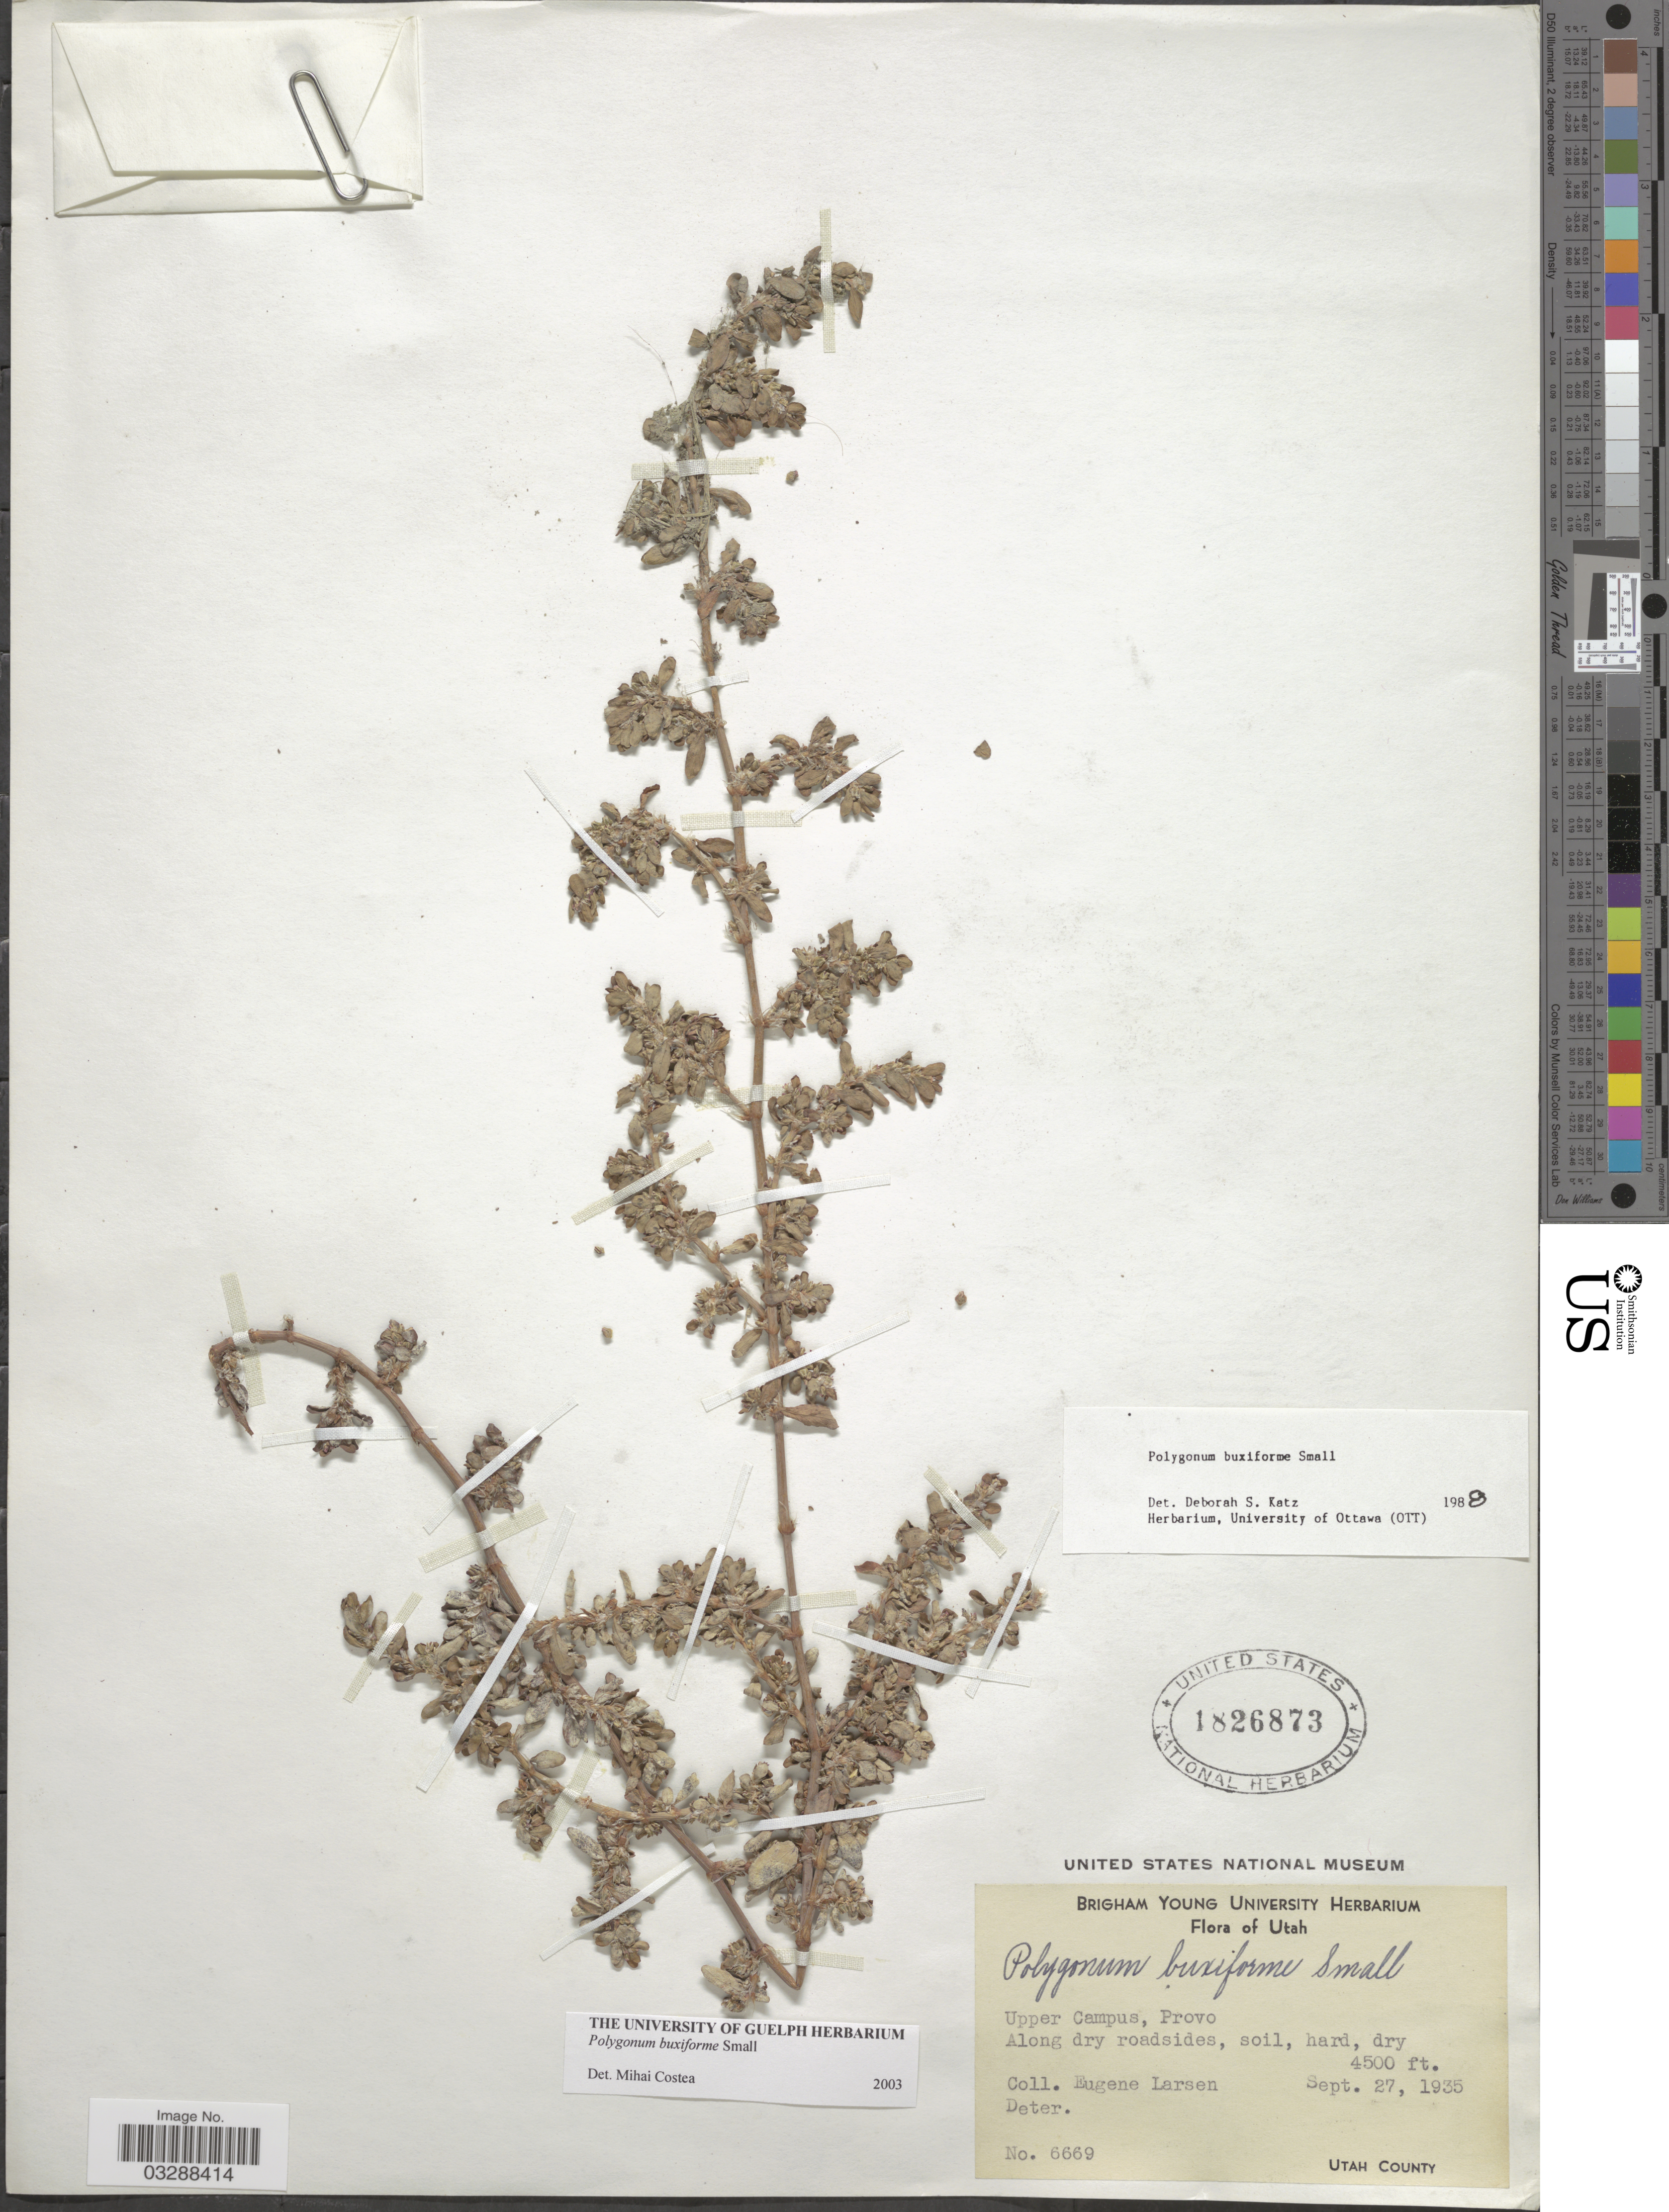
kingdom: Plantae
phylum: Tracheophyta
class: Magnoliopsida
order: Caryophyllales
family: Polygonaceae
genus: Polygonum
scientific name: Polygonum buxiforme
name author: Small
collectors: E. Larsen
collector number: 6669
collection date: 1935-09-27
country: United States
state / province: Utah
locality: Upper Campus, Provo.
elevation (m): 1372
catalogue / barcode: US 1826873